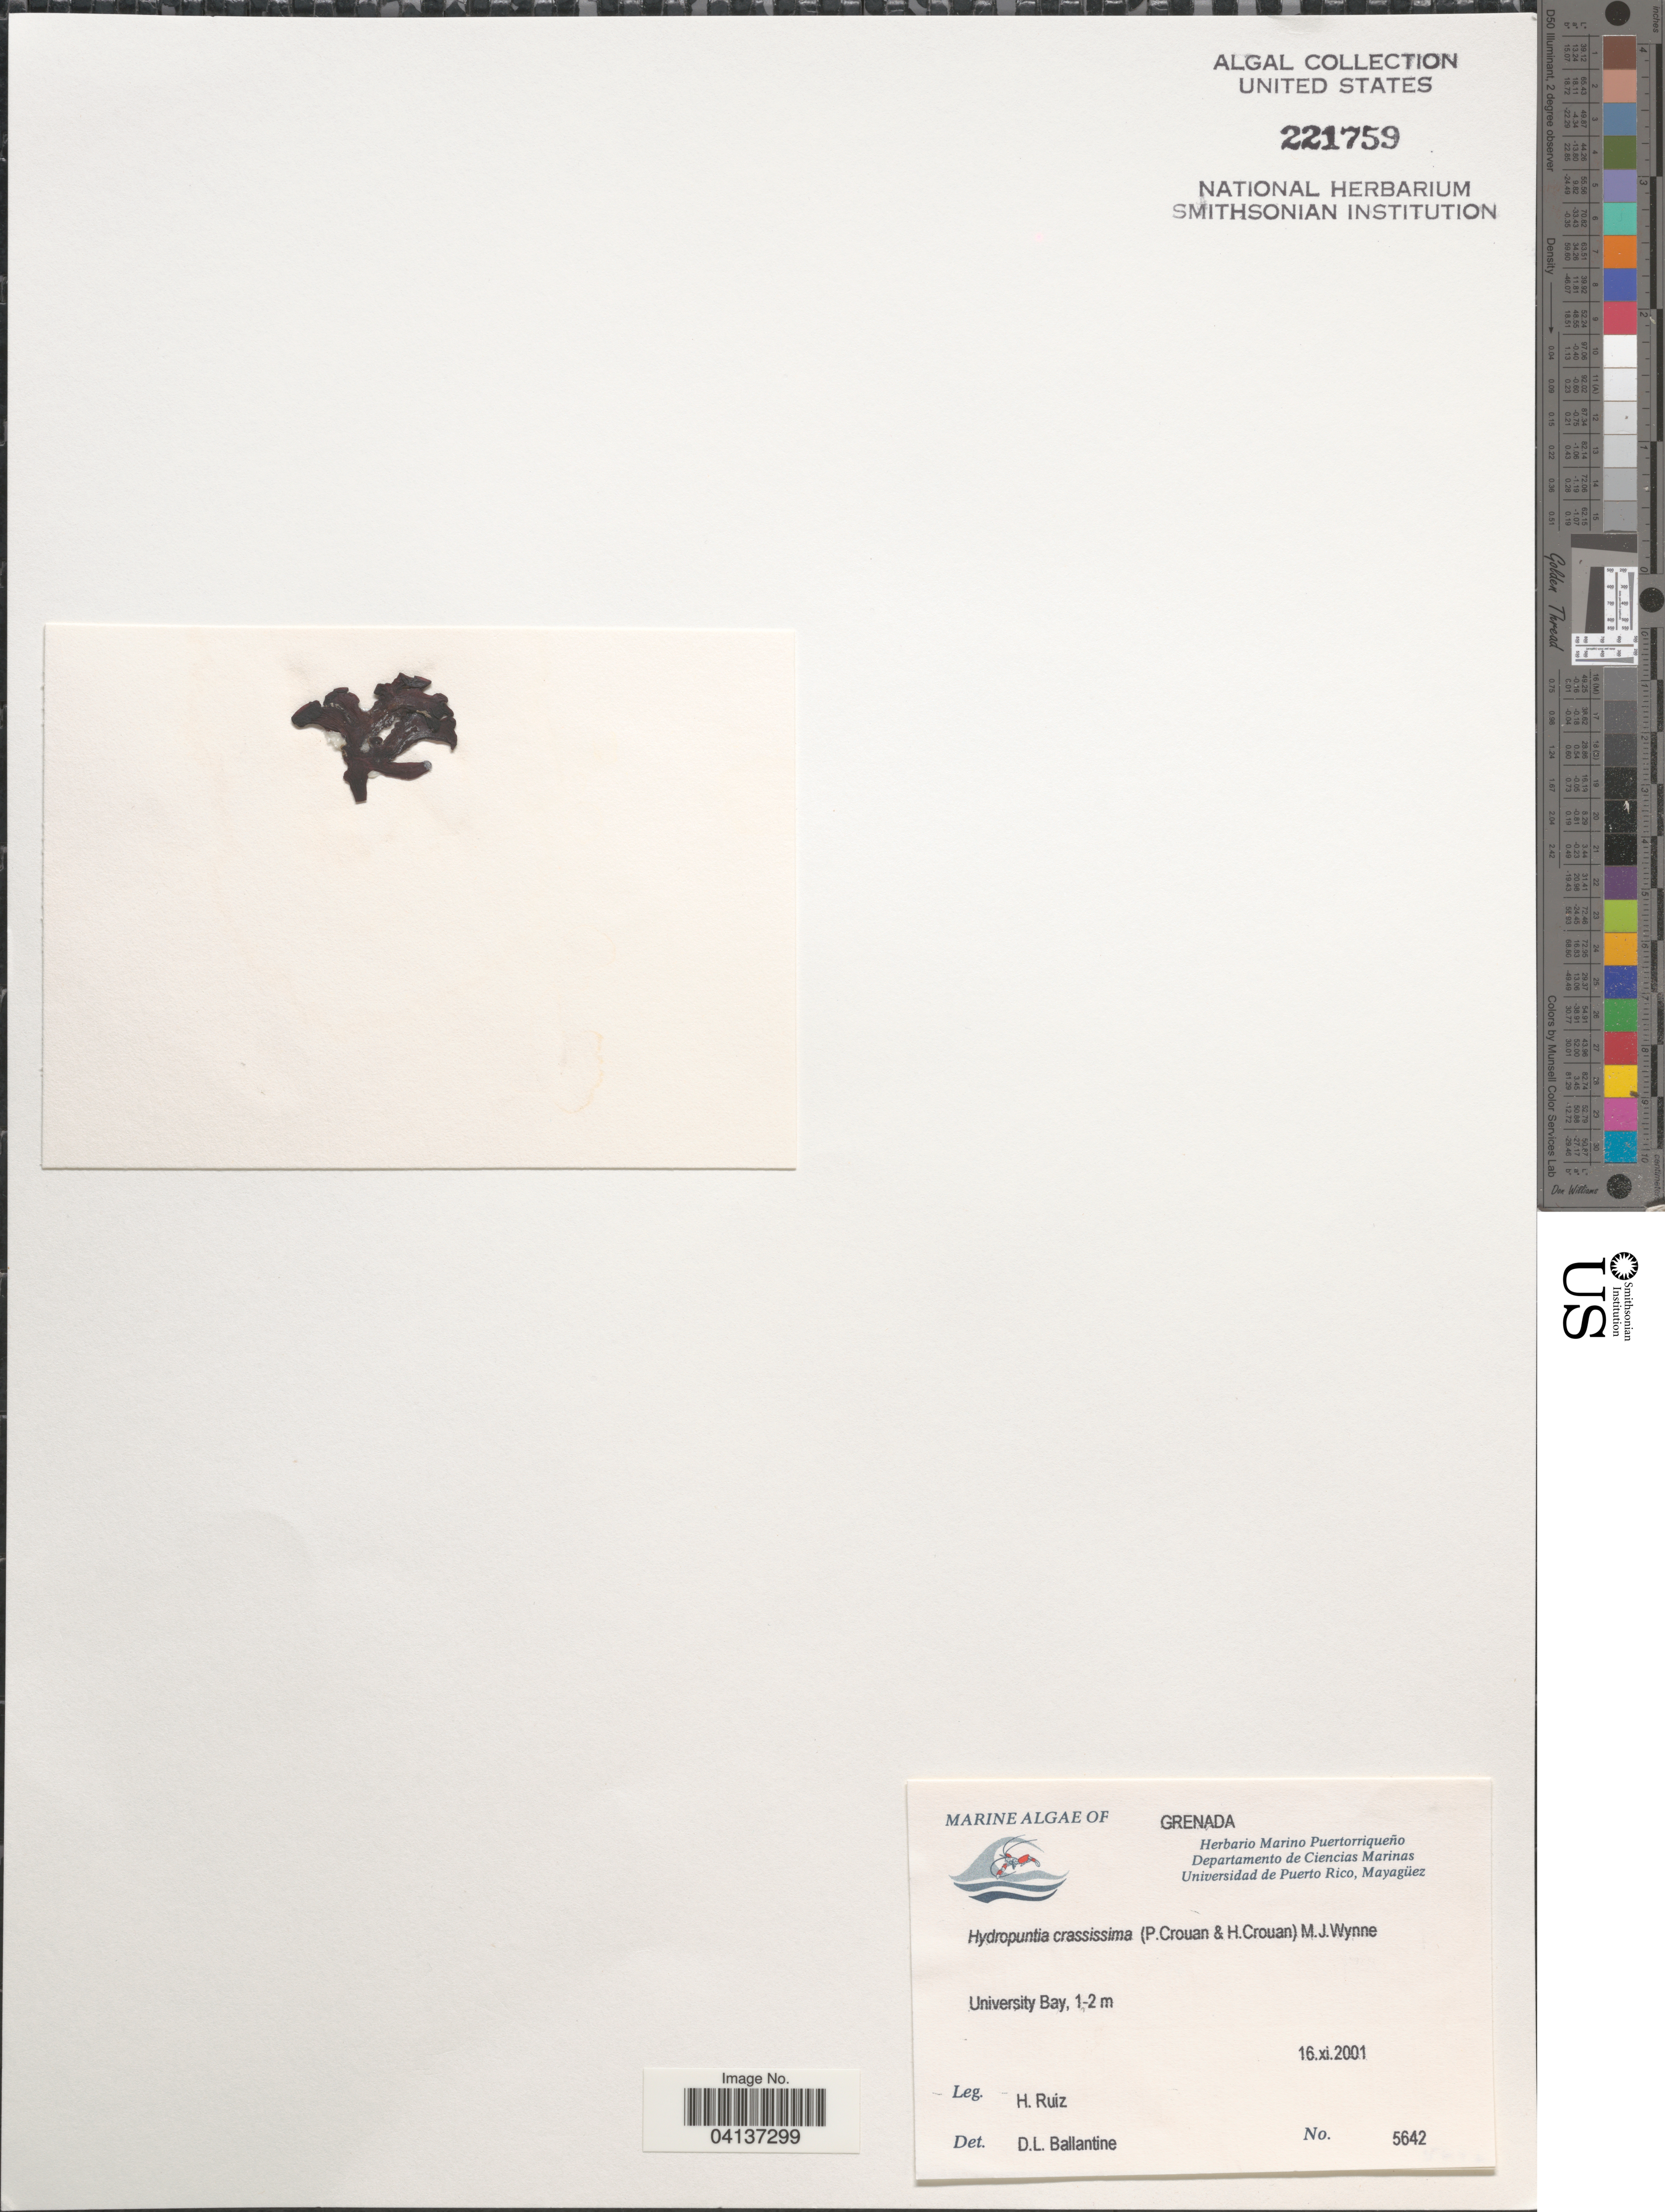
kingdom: Plantae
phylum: Rhodophyta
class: Florideophyceae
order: Gracilariales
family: Gracilariaceae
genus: Gracilaria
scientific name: Gracilaria crassissima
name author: (P. Crouan & H. Crouan) P. Crouan & H. Crouan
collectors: H. Ruiz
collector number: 5642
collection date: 2001-11-16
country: Grenada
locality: University Bay.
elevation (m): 1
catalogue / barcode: US 221759